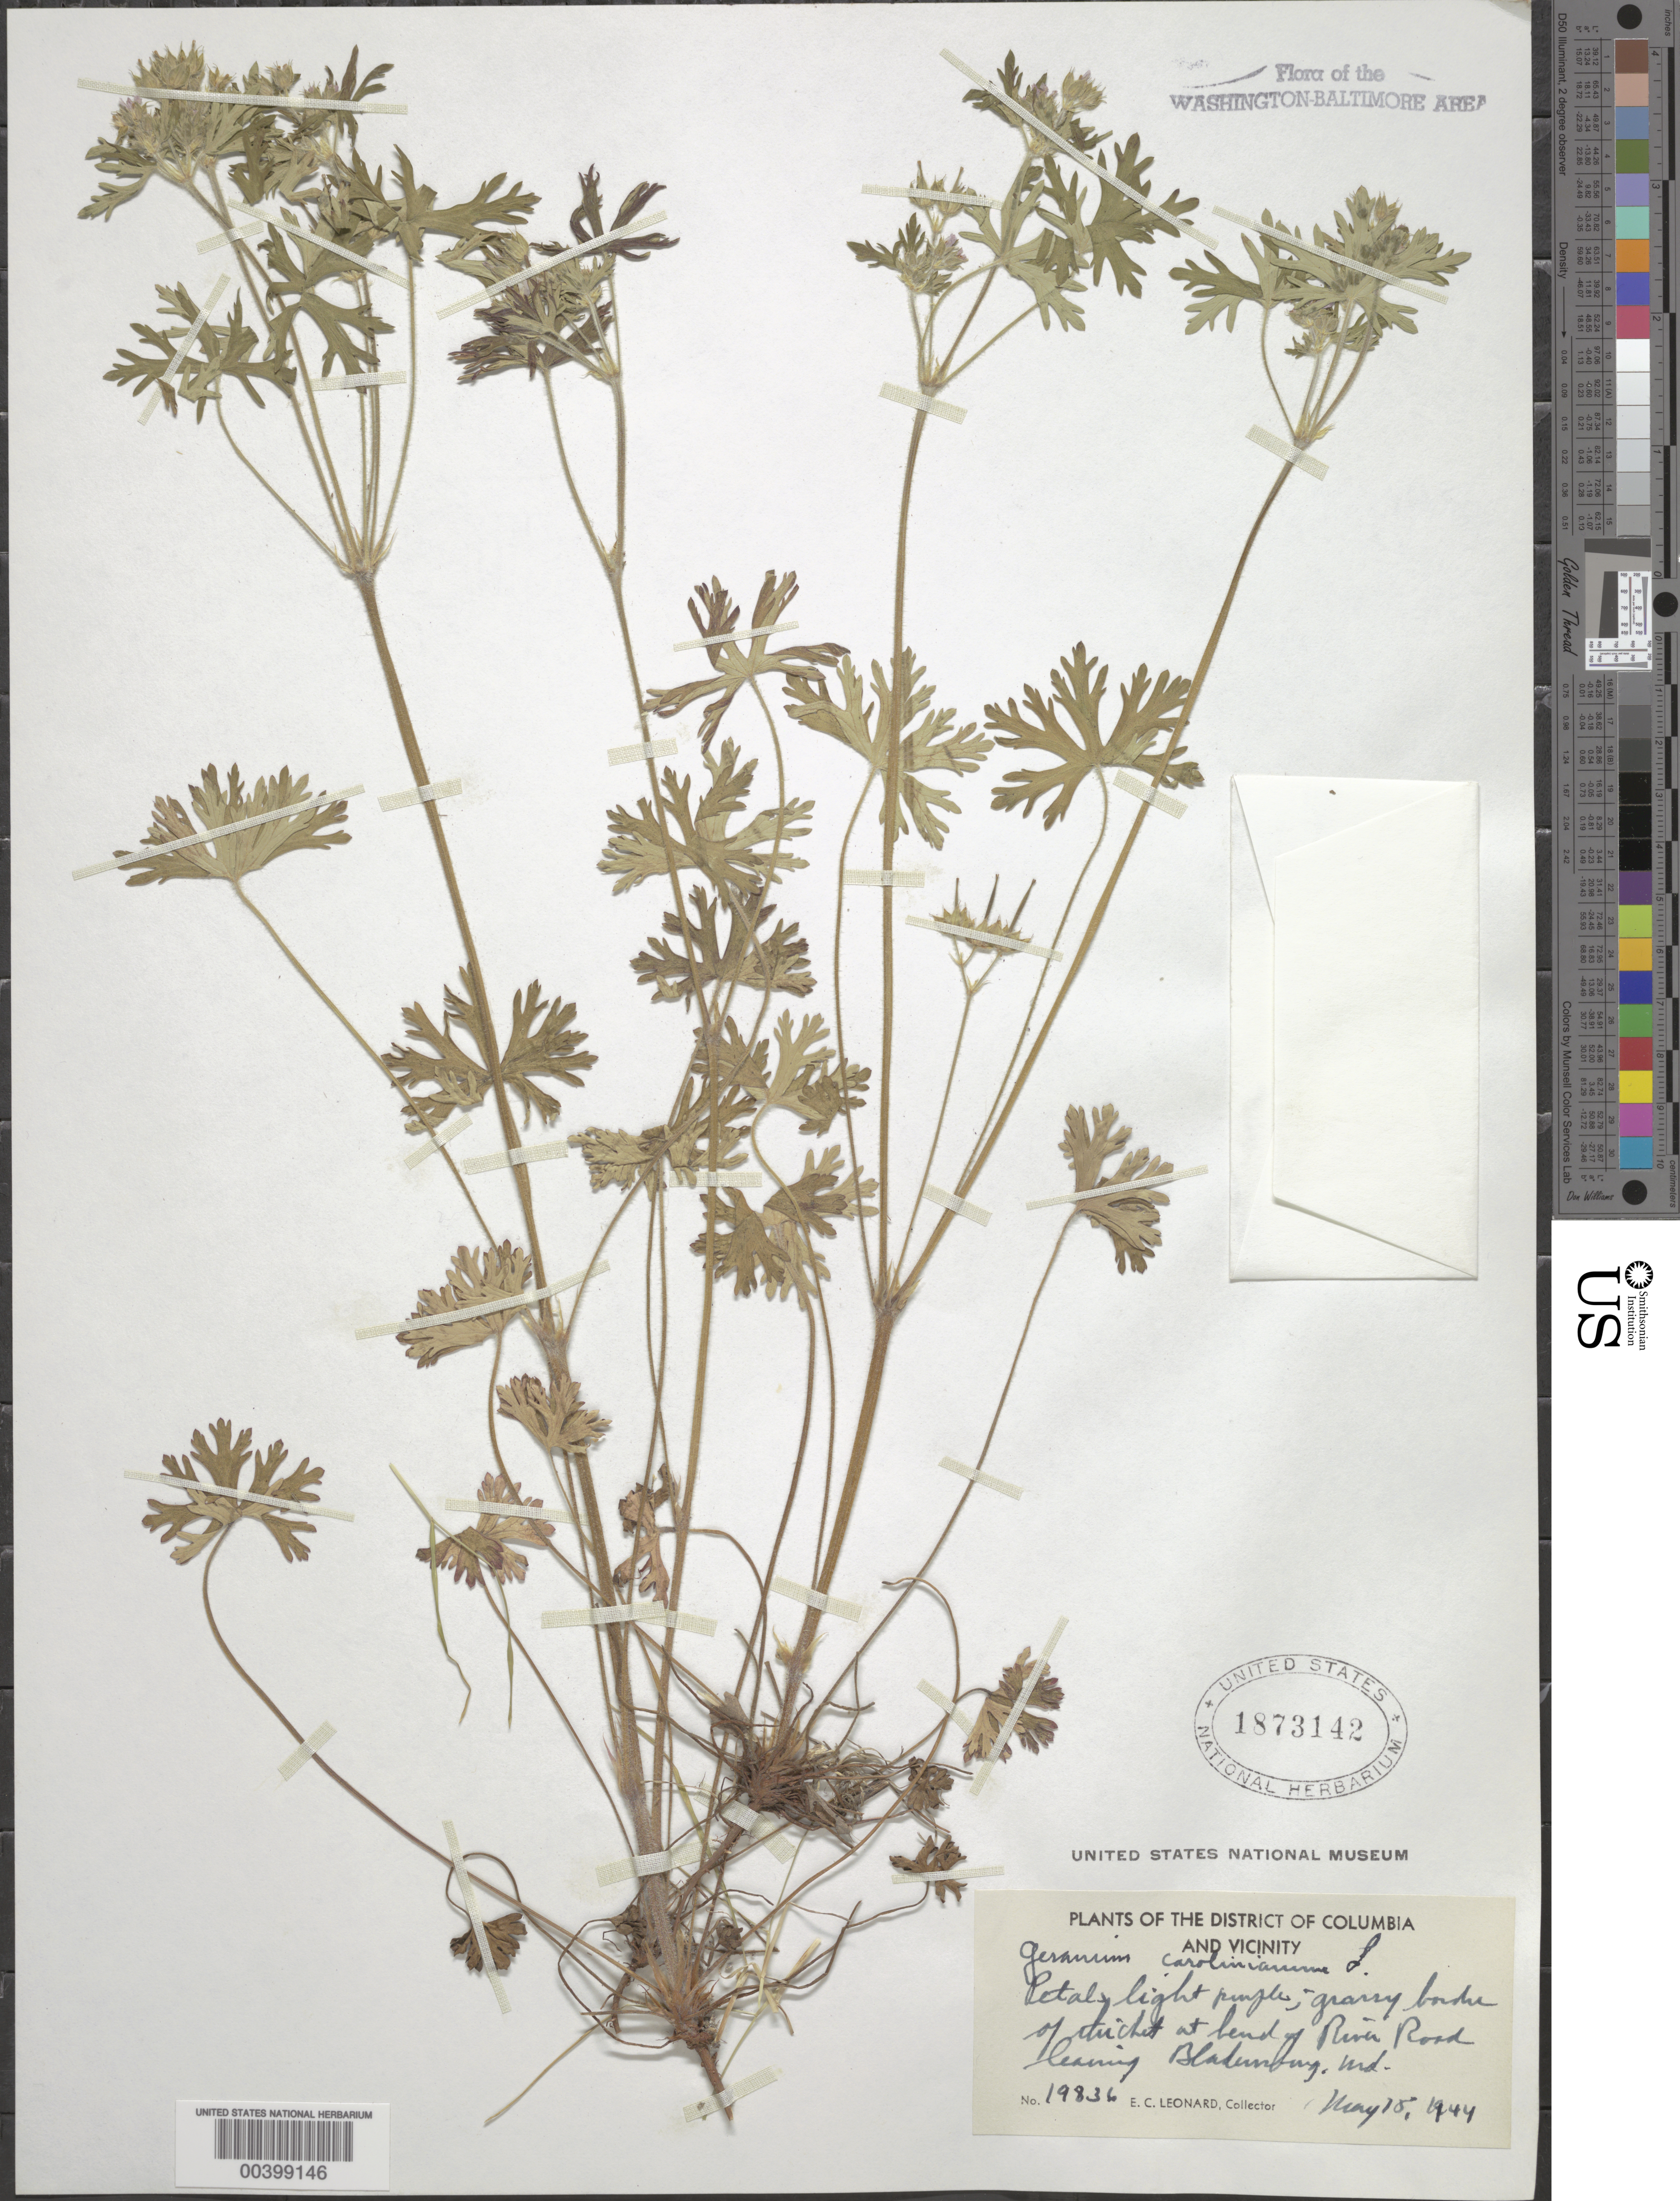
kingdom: Plantae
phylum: Tracheophyta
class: Magnoliopsida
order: Geraniales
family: Geraniaceae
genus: Geranium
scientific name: Geranium carolinianum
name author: L.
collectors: E. C. Leonard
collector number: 19836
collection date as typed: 18 May 1944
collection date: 1944-05-18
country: United States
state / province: Maryland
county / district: Prince George's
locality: River Road from Bladensburg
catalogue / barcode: US 1873142